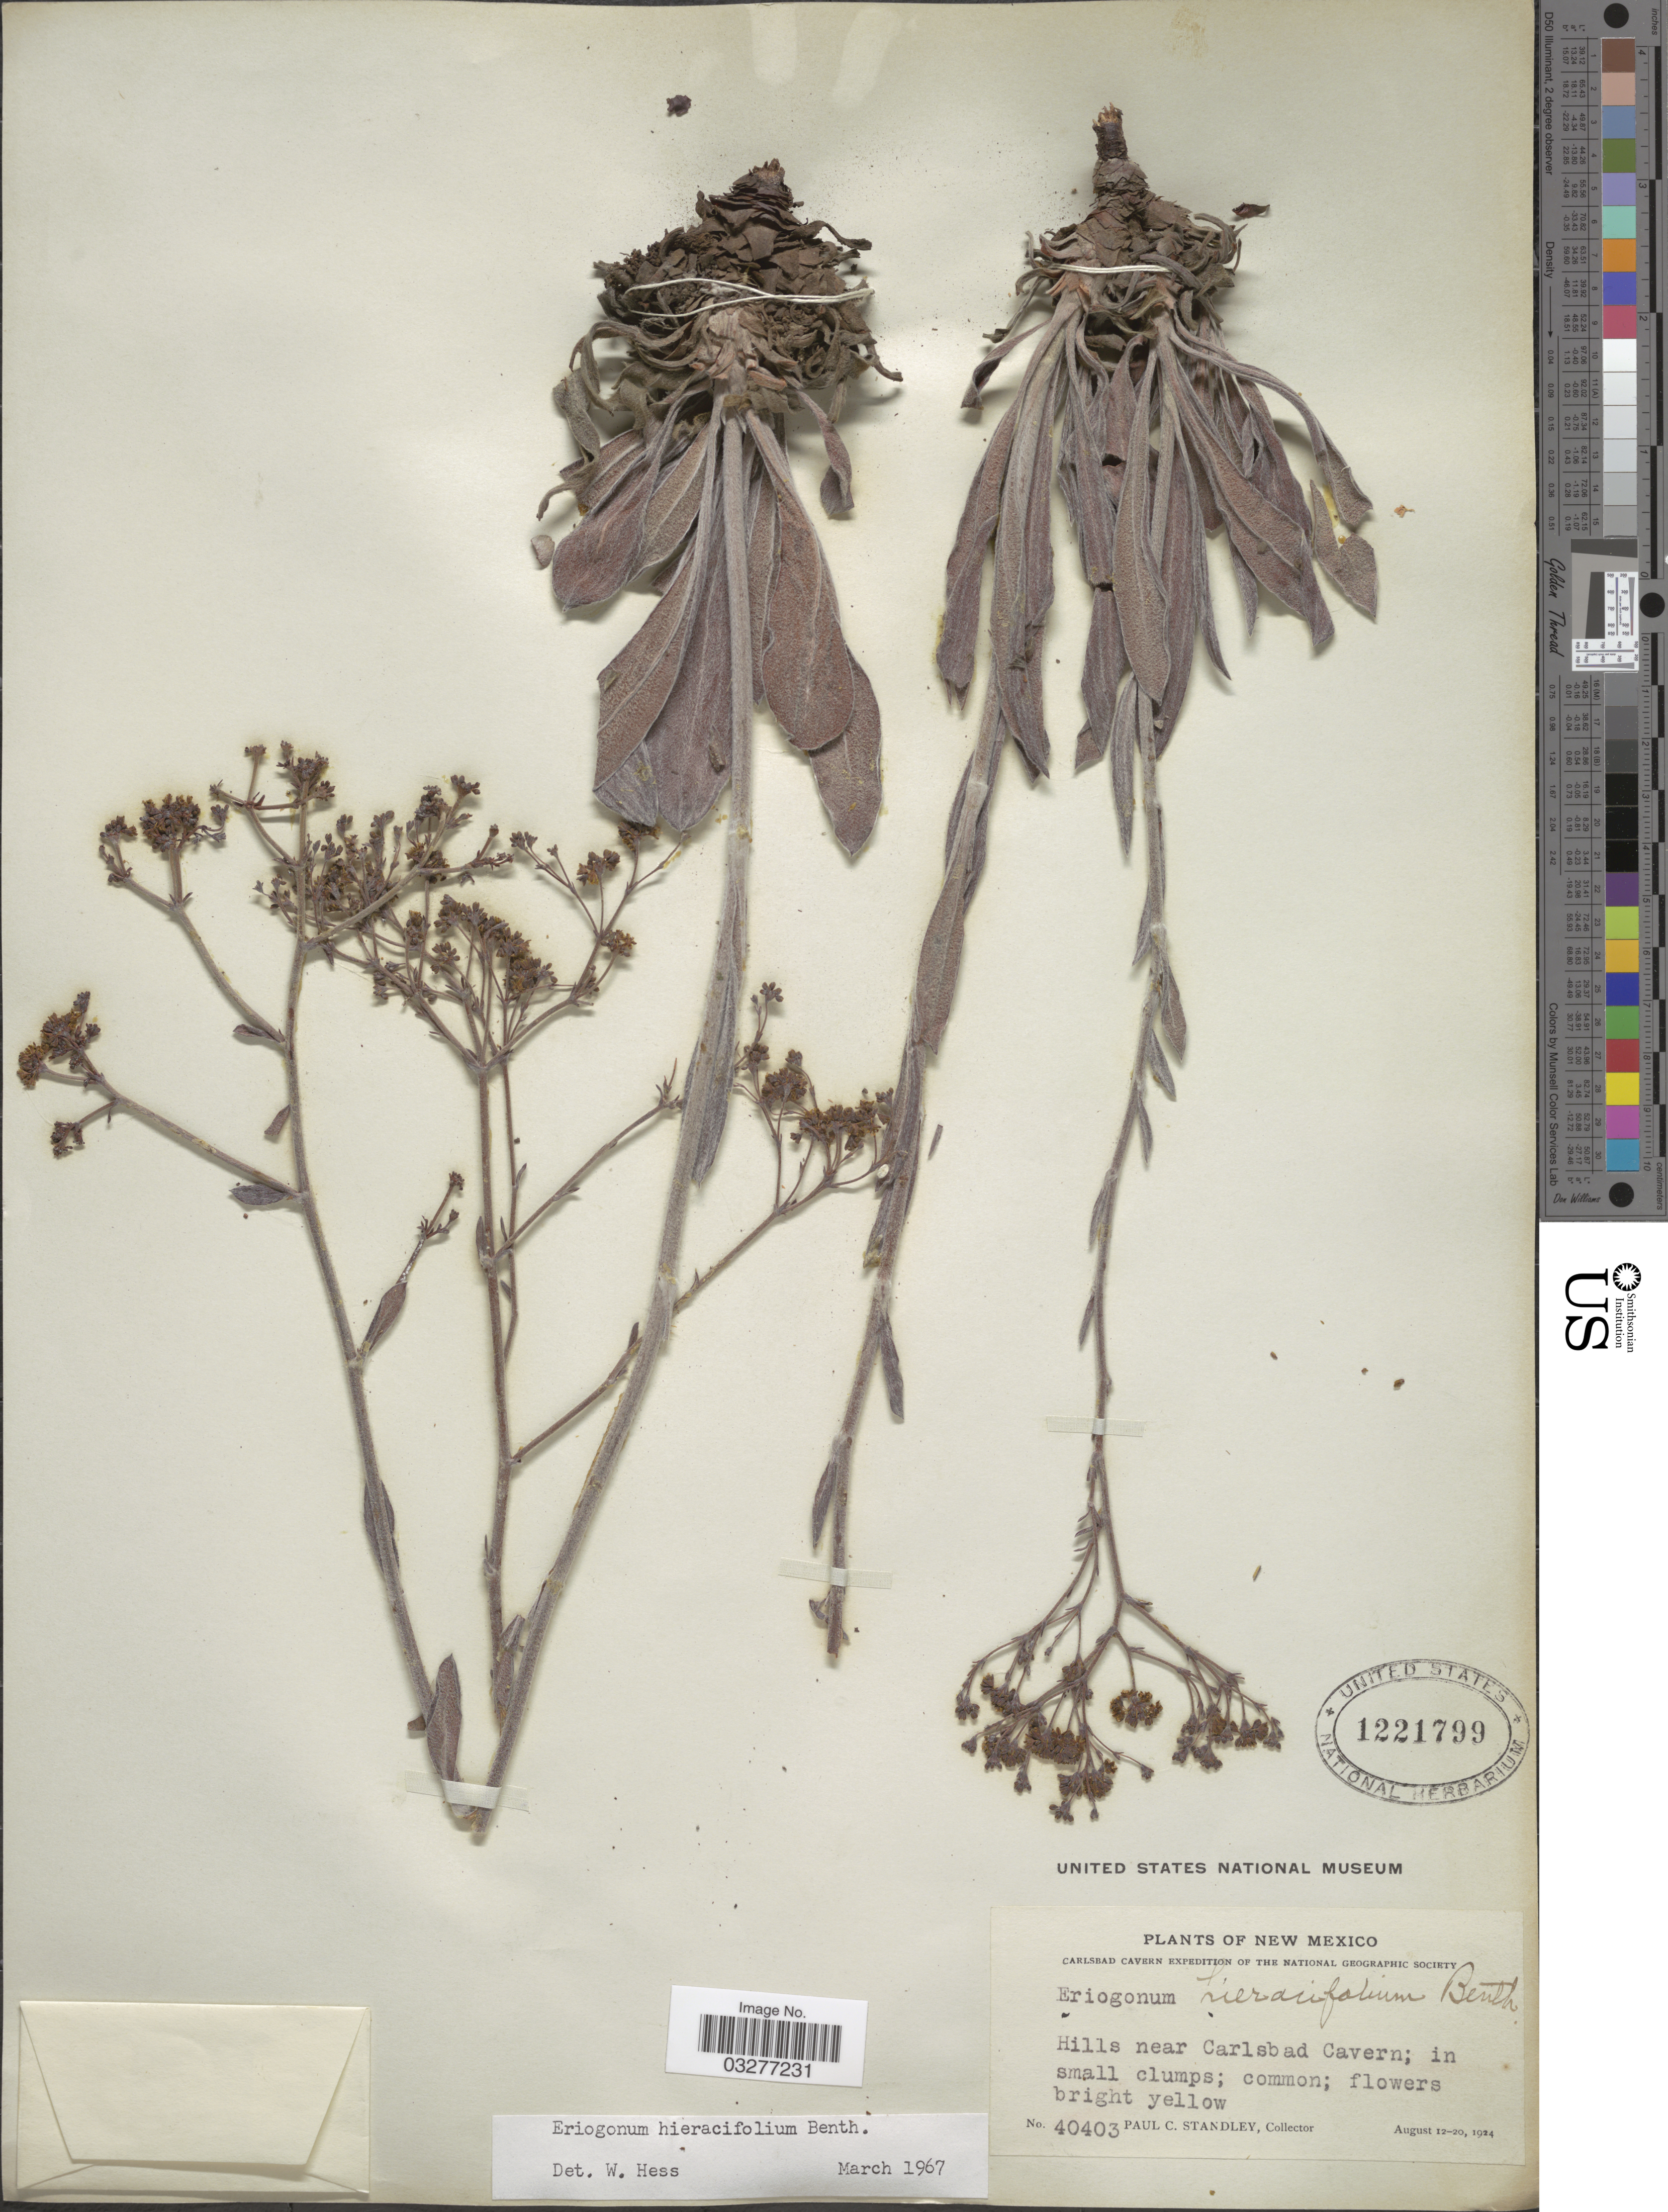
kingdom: Plantae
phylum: Tracheophyta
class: Magnoliopsida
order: Caryophyllales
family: Polygonaceae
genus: Eriogonum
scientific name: Eriogonum hieraciifolium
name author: Benth. in DC.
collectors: P. C. Standley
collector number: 40403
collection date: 1924-08-12/1924-08-20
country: United States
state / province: New Mexico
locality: Hills near Carlsbad Cavern.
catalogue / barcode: US 1221799